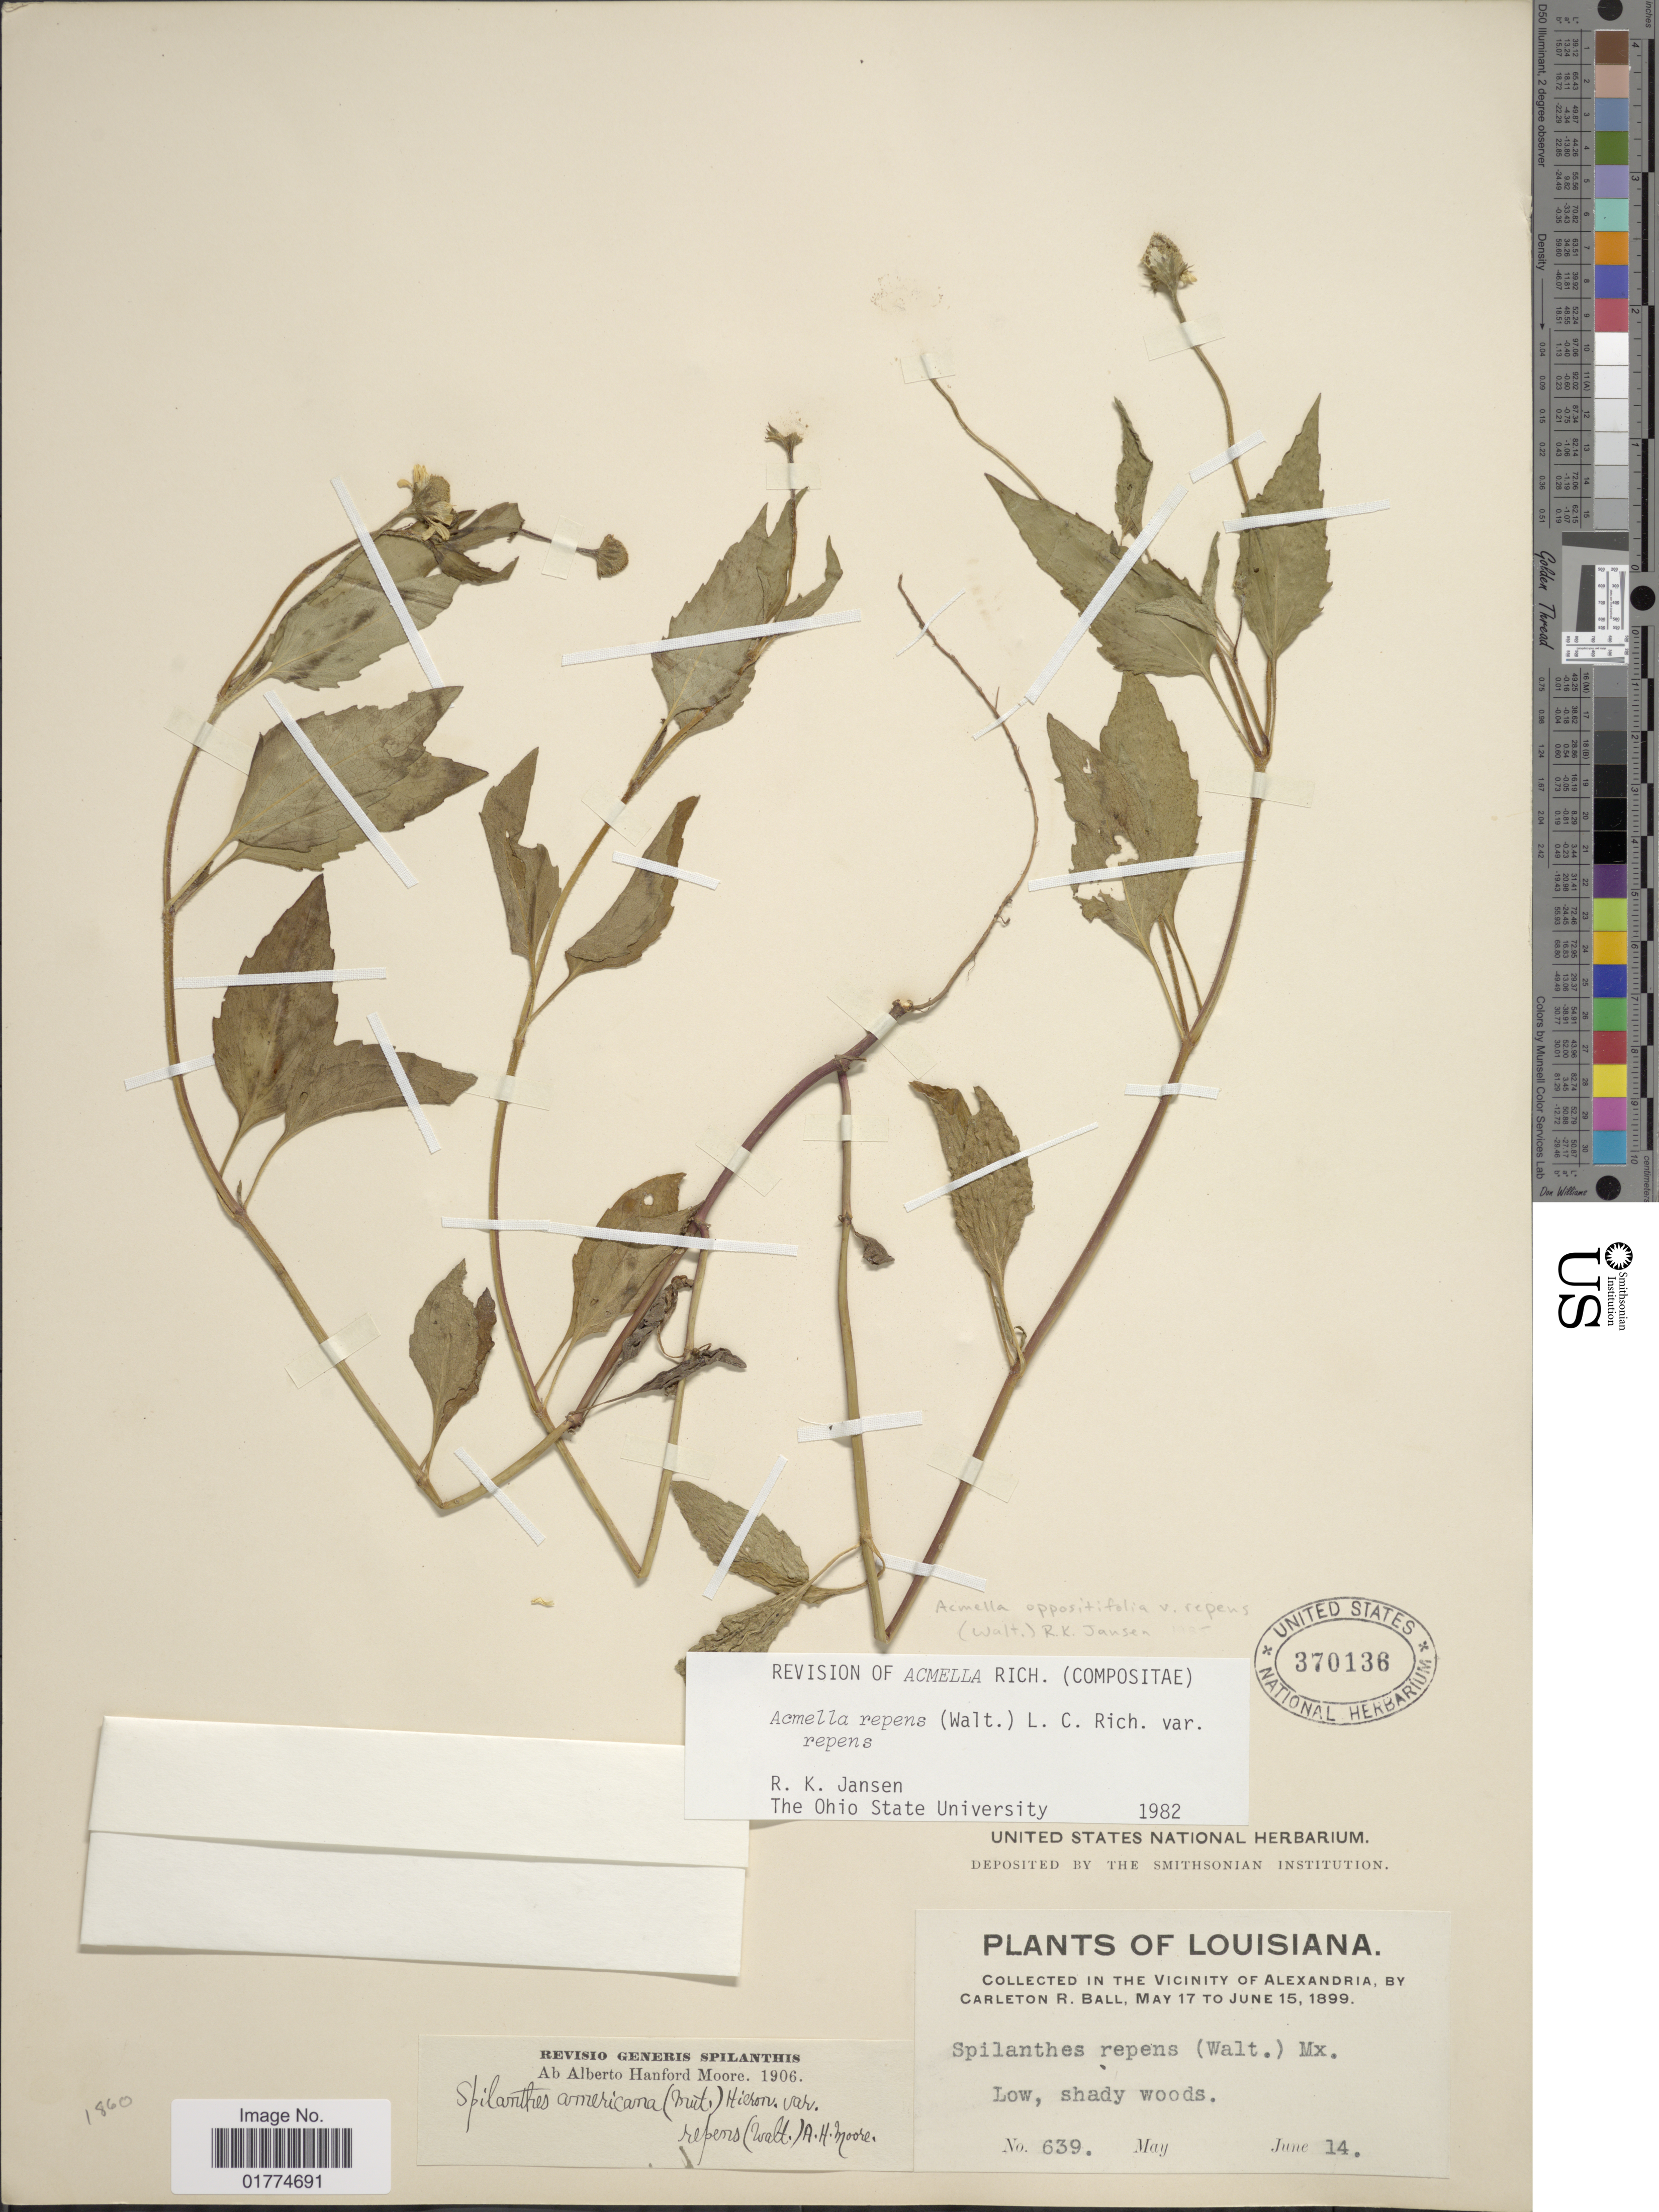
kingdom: Plantae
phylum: Tracheophyta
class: Magnoliopsida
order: Asterales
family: Asteraceae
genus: Acmella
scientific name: Acmella oppositifolia var. repens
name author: (Walter) R.K. Jansen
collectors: C. R. Ball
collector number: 639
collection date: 1899-06-14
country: United States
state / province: Louisiana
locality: Vicinity of Alexandria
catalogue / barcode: US 370136